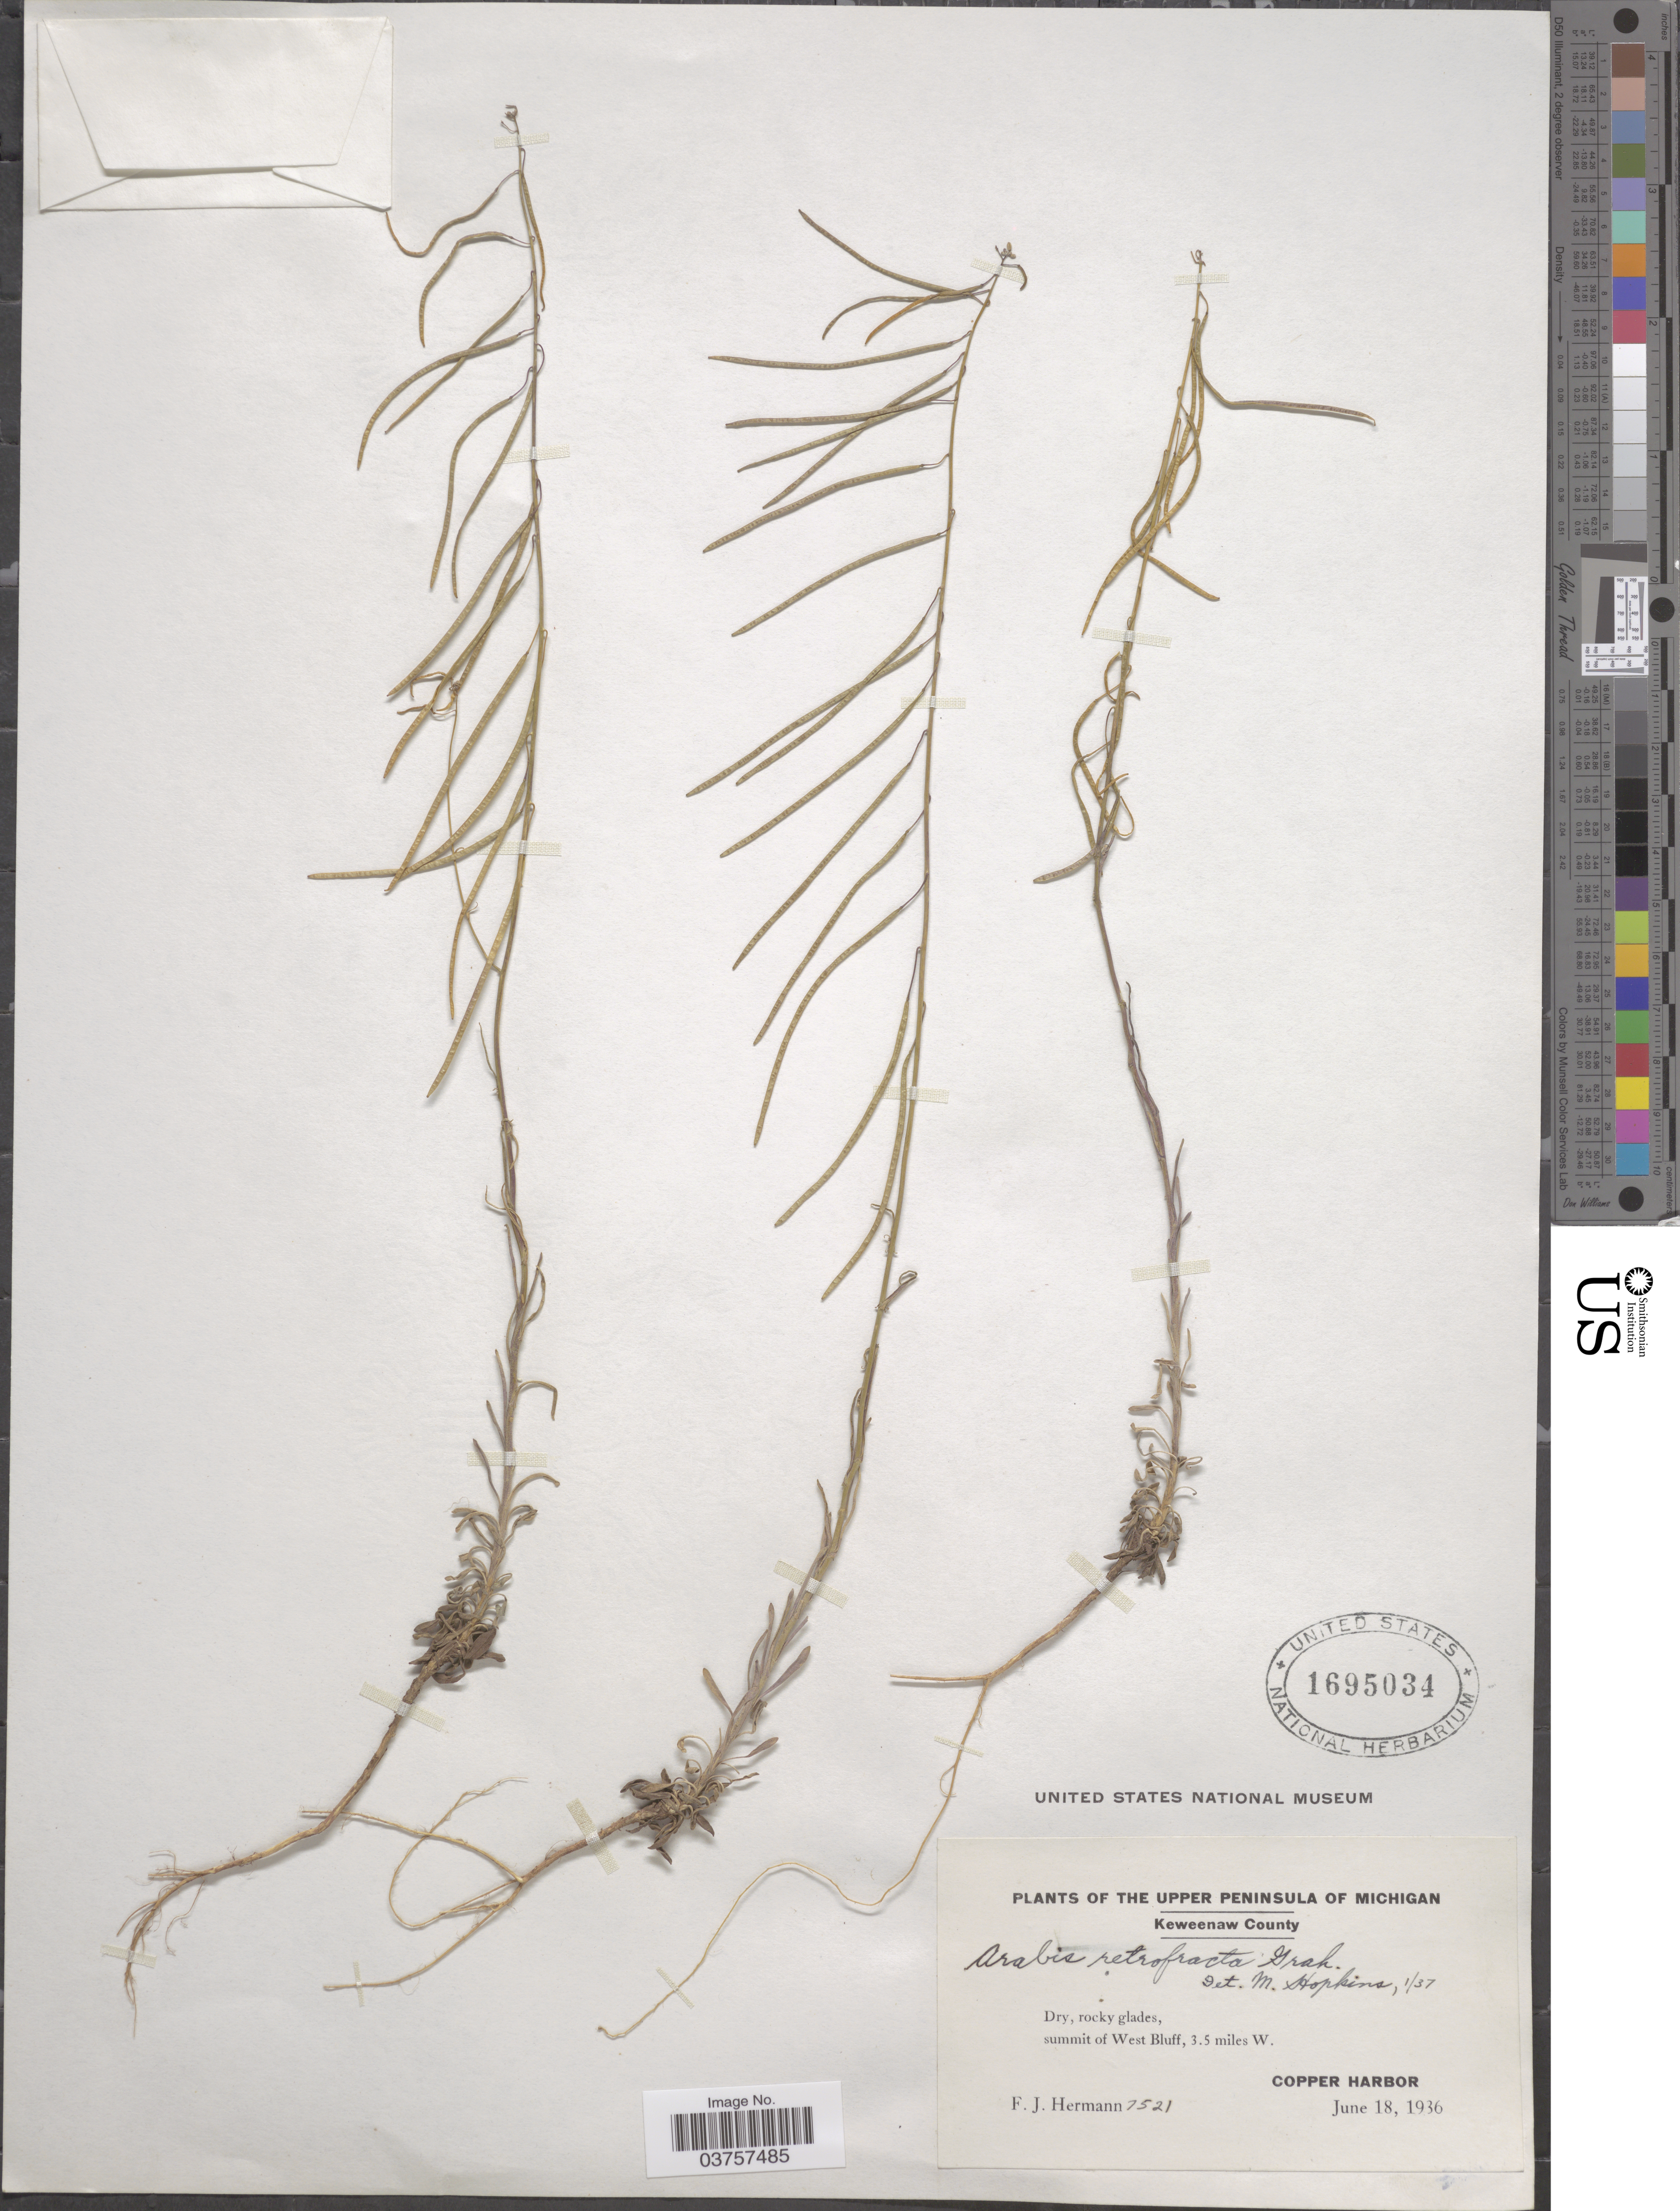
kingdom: Plantae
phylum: Tracheophyta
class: Magnoliopsida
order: Brassicales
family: Brassicaceae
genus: Arabis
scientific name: Arabis holboellii var. retrofracta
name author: Rydb.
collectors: F. J. Hermann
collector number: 7521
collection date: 1936-06-18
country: United States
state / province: Michigan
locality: The Upper Peninsula of Michigan. Keweenaw County. Summit of West Bluff, 3.5 miles W. Copper Harbor.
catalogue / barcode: US 1695034